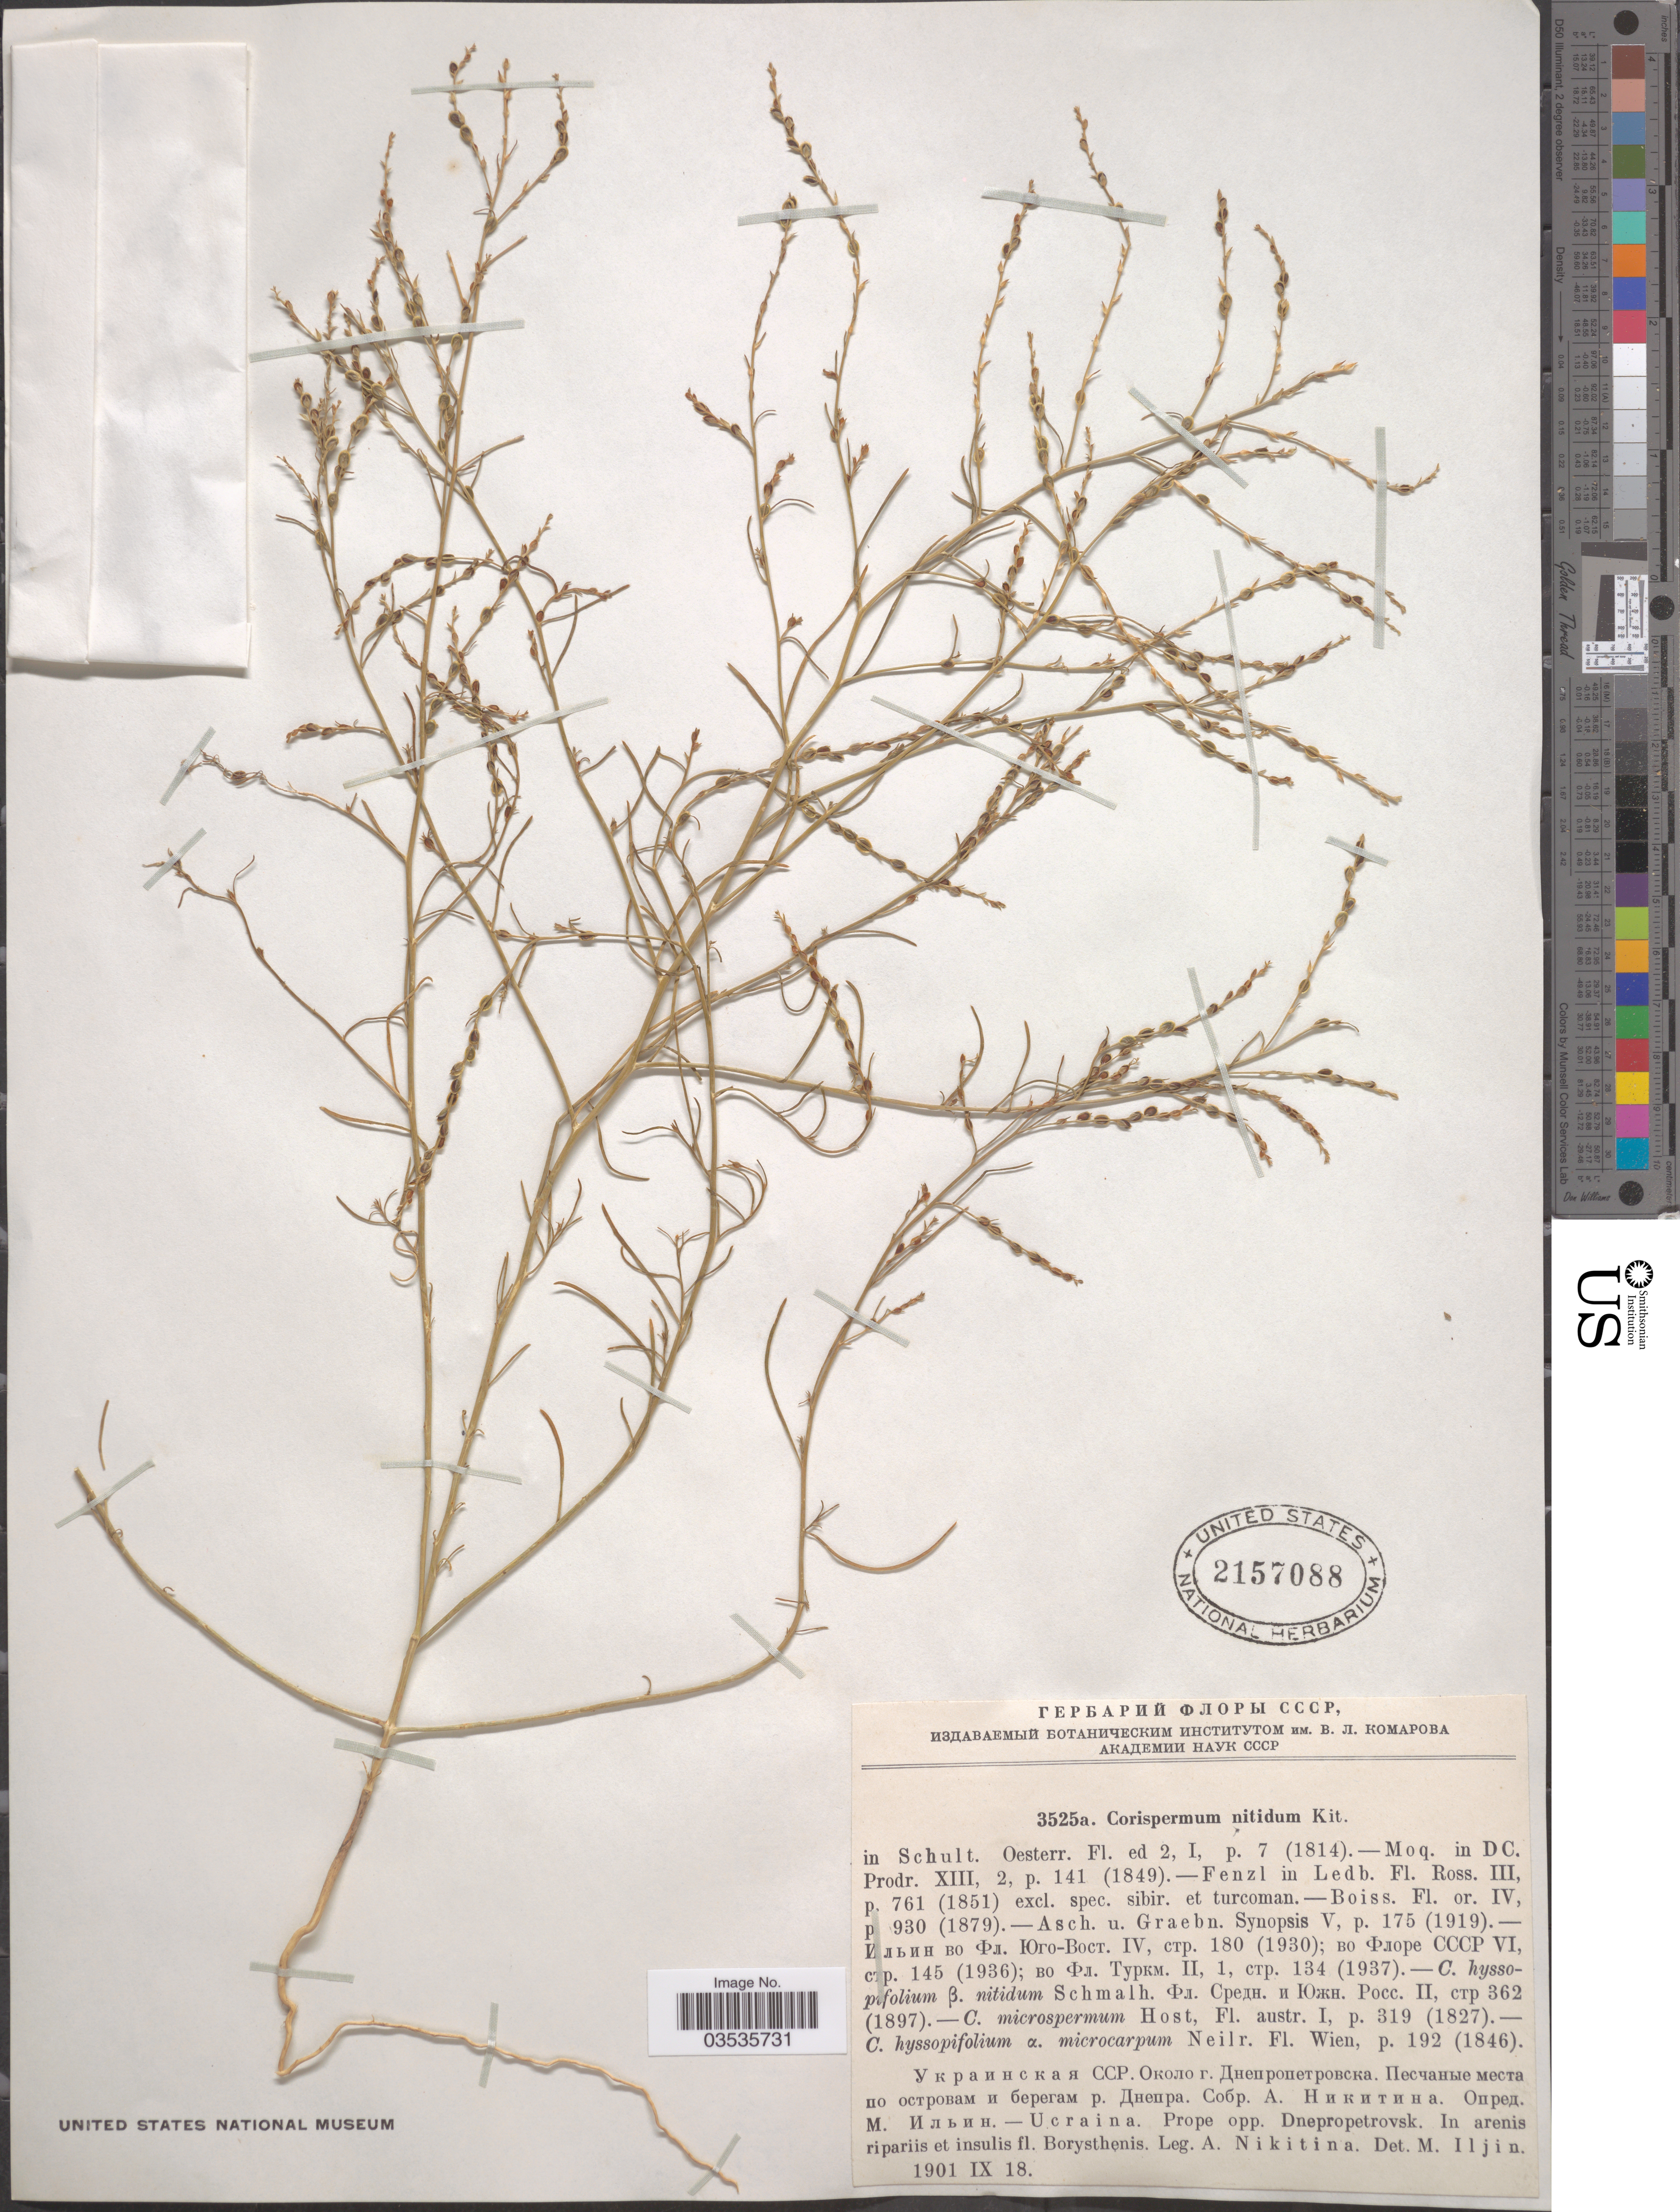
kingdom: Plantae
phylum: Tracheophyta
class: Magnoliopsida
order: Caryophyllales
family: Amaranthaceae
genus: Corispermum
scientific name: Corispermum nitidum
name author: Kit. ex Schult.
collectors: A. Nikitin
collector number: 3525a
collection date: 1901-09-18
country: Ukraine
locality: Ucraina. Prope opp. Dnepropetrovsk. In arenis ripariis et insulis fl. Borysthenis.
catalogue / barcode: US 2157088